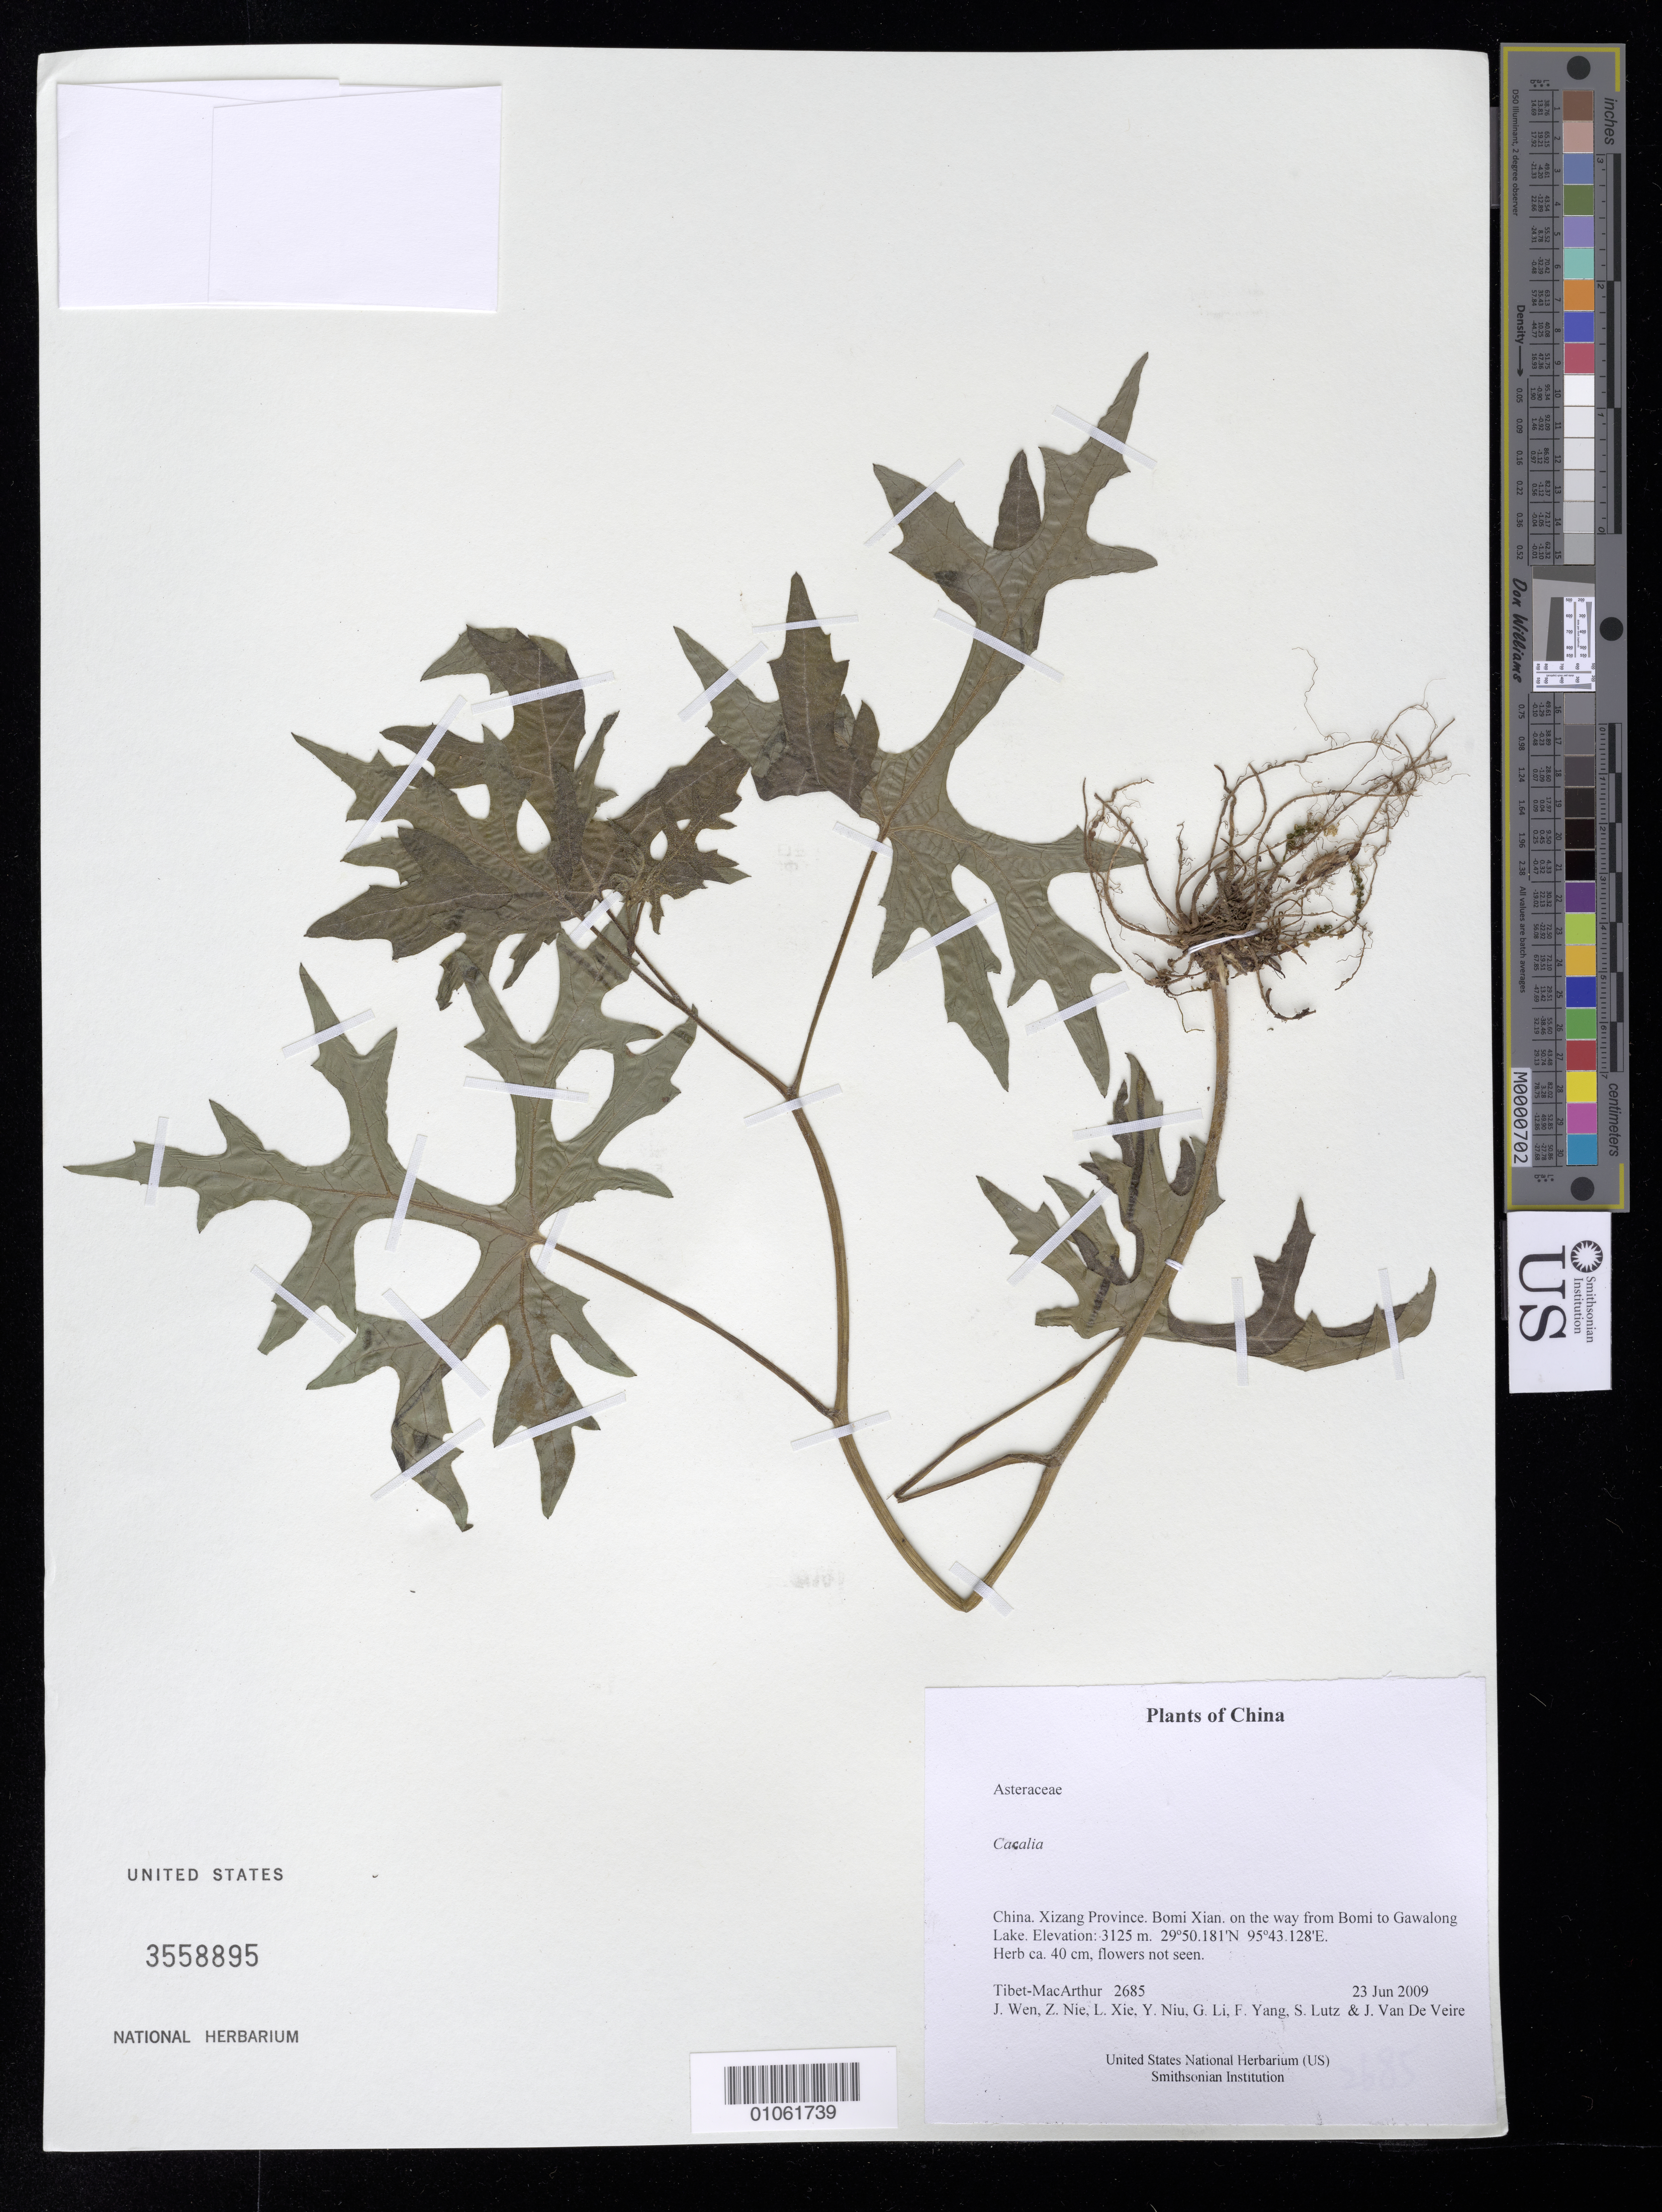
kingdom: Plantae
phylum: Tracheophyta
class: Magnoliopsida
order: Asterales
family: Asteraceae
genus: Adenostyles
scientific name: Adenostyles sp.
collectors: Tibet-MacArthur, J. Wen, Z. Nie, L. Xie, Y. Niu, G. Li, F. Yang, S. Lutz & J. Van De Veire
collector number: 2685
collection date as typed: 23 Jun 2009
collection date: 2009-06-23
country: China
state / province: Xizang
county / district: Bomi Xian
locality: on the way from Bomi to Gawalong Lake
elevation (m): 3125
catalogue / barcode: US 3558895